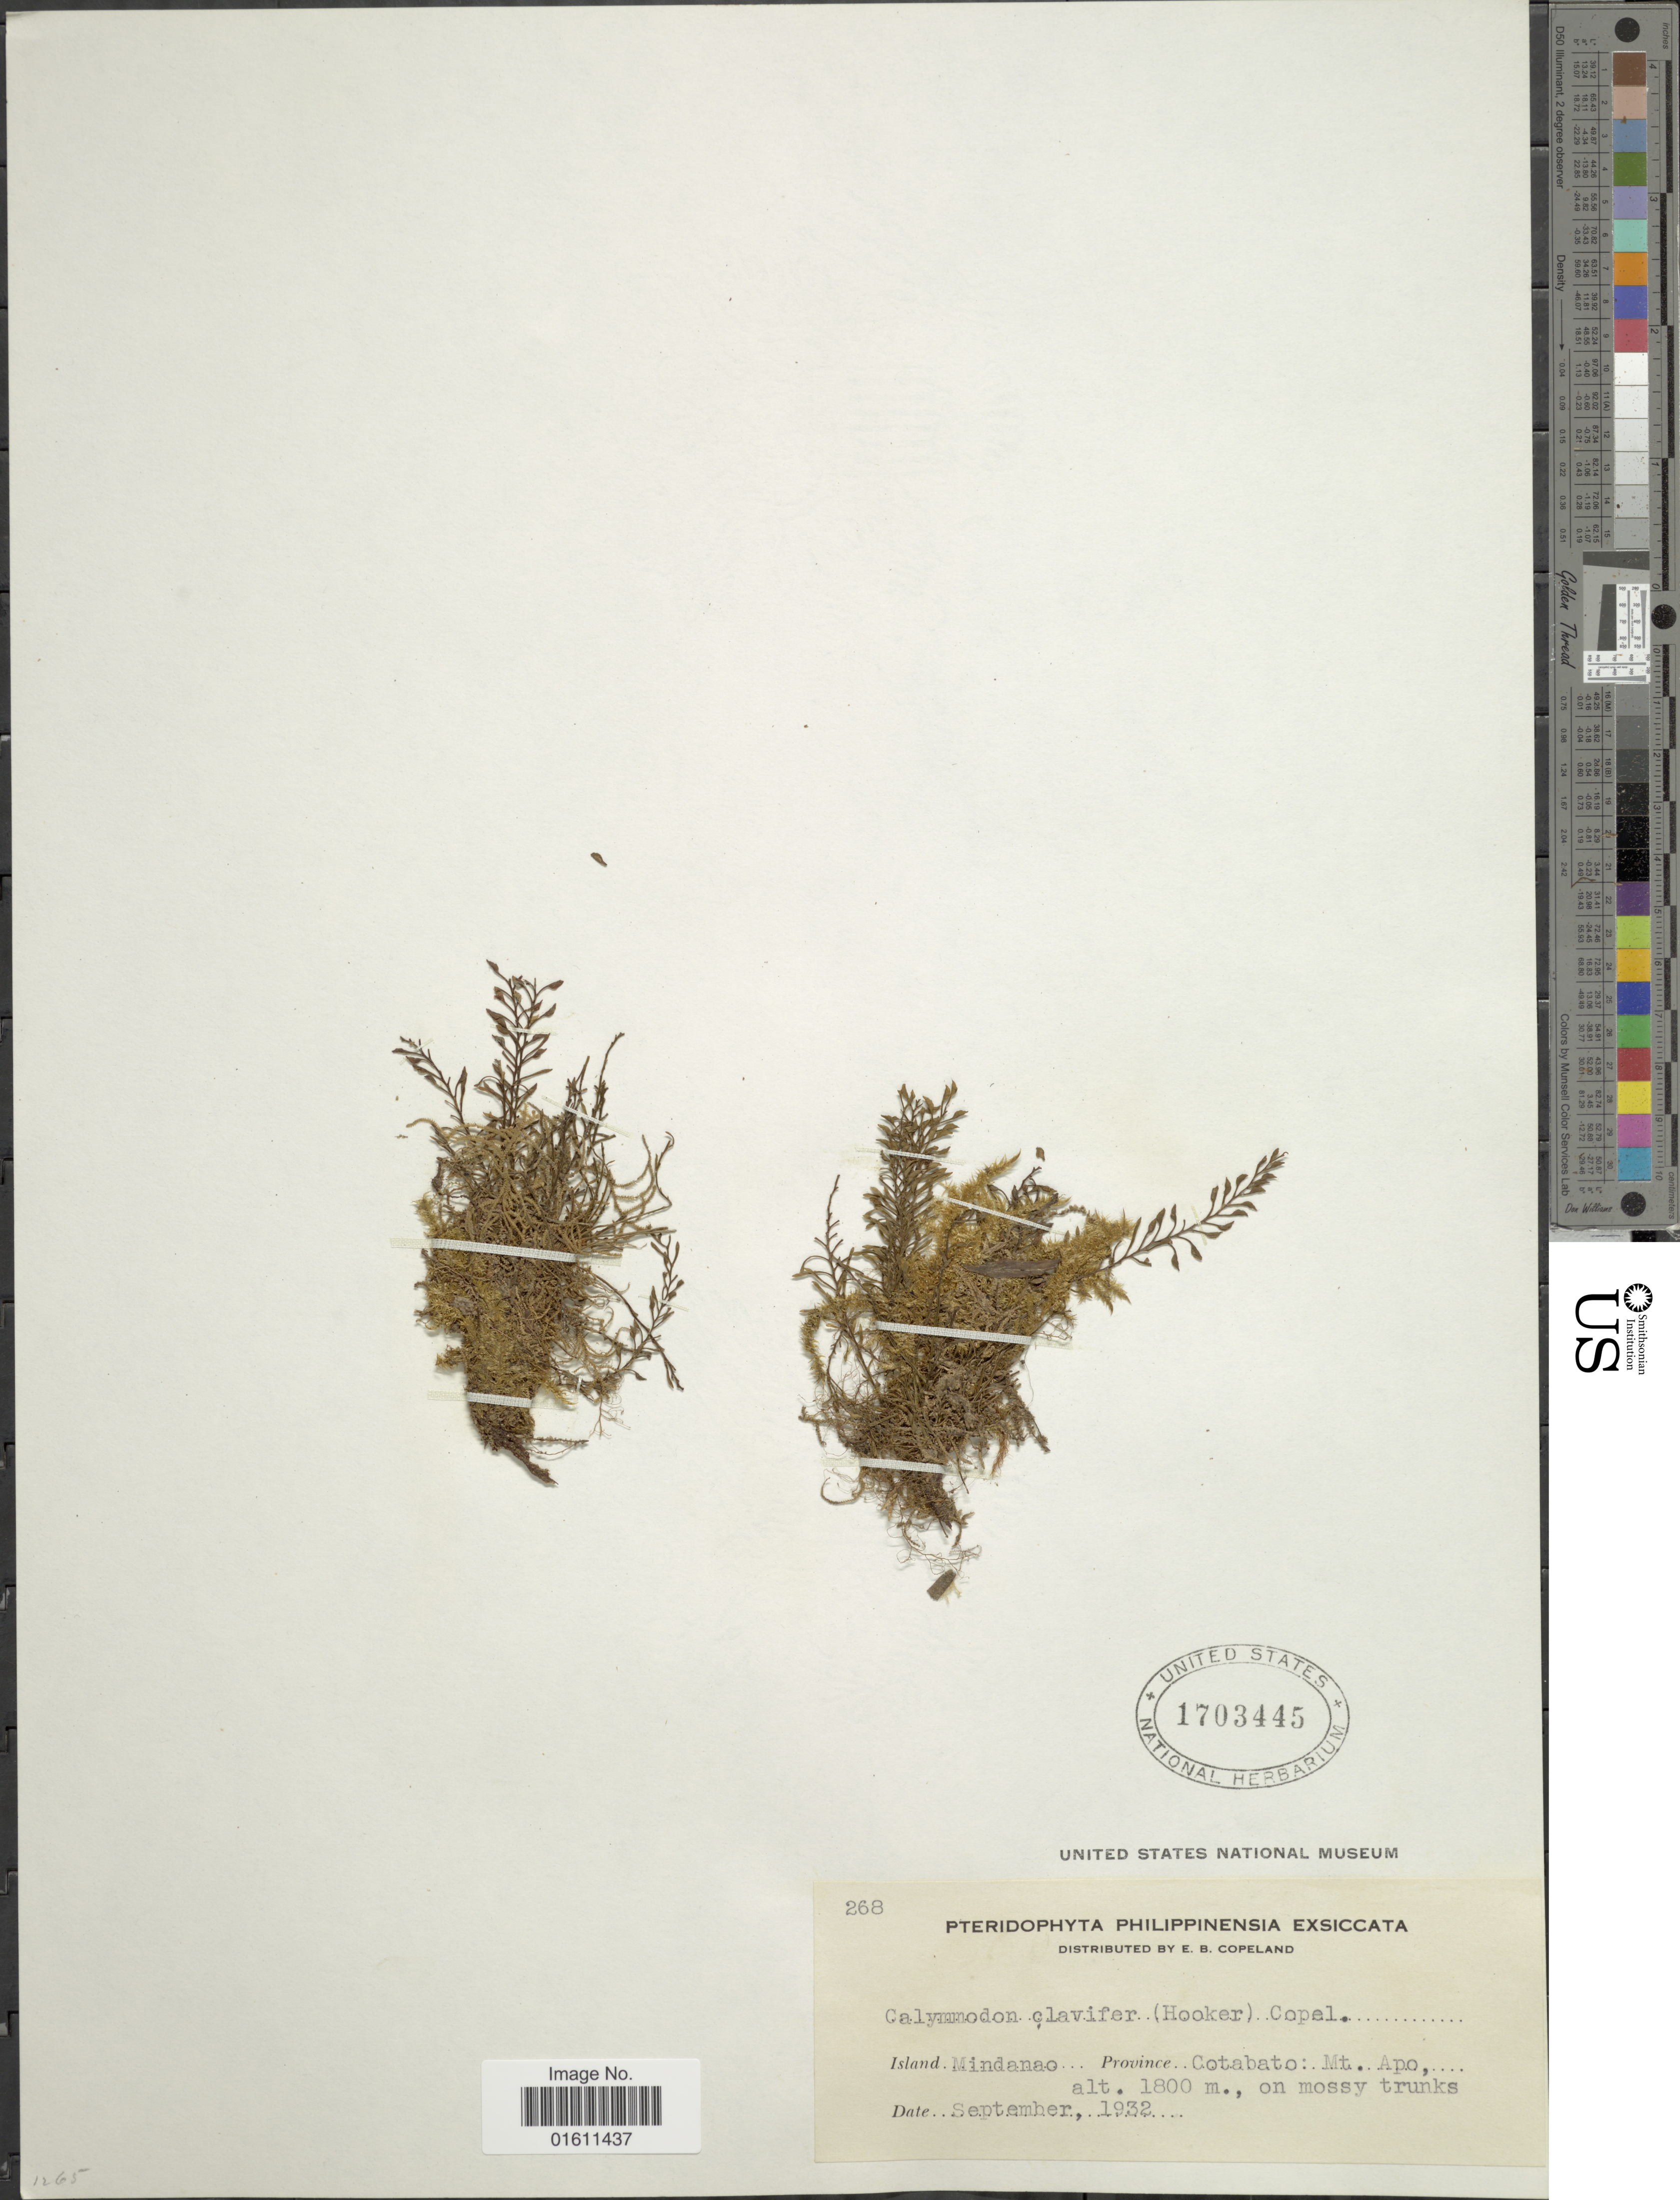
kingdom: Plantae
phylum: Tracheophyta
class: Polypodiopsida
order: Polypodiales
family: Polypodiaceae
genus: Calymmodon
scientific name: Calymmodon clavifer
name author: (Hook.) T. Moore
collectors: E. B. Copeland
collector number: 268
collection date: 1932-09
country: Philippines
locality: Philippinensia, Island Mindanao, Province Cotabato: Mt. Apo.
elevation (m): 1800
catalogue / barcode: US 1703445